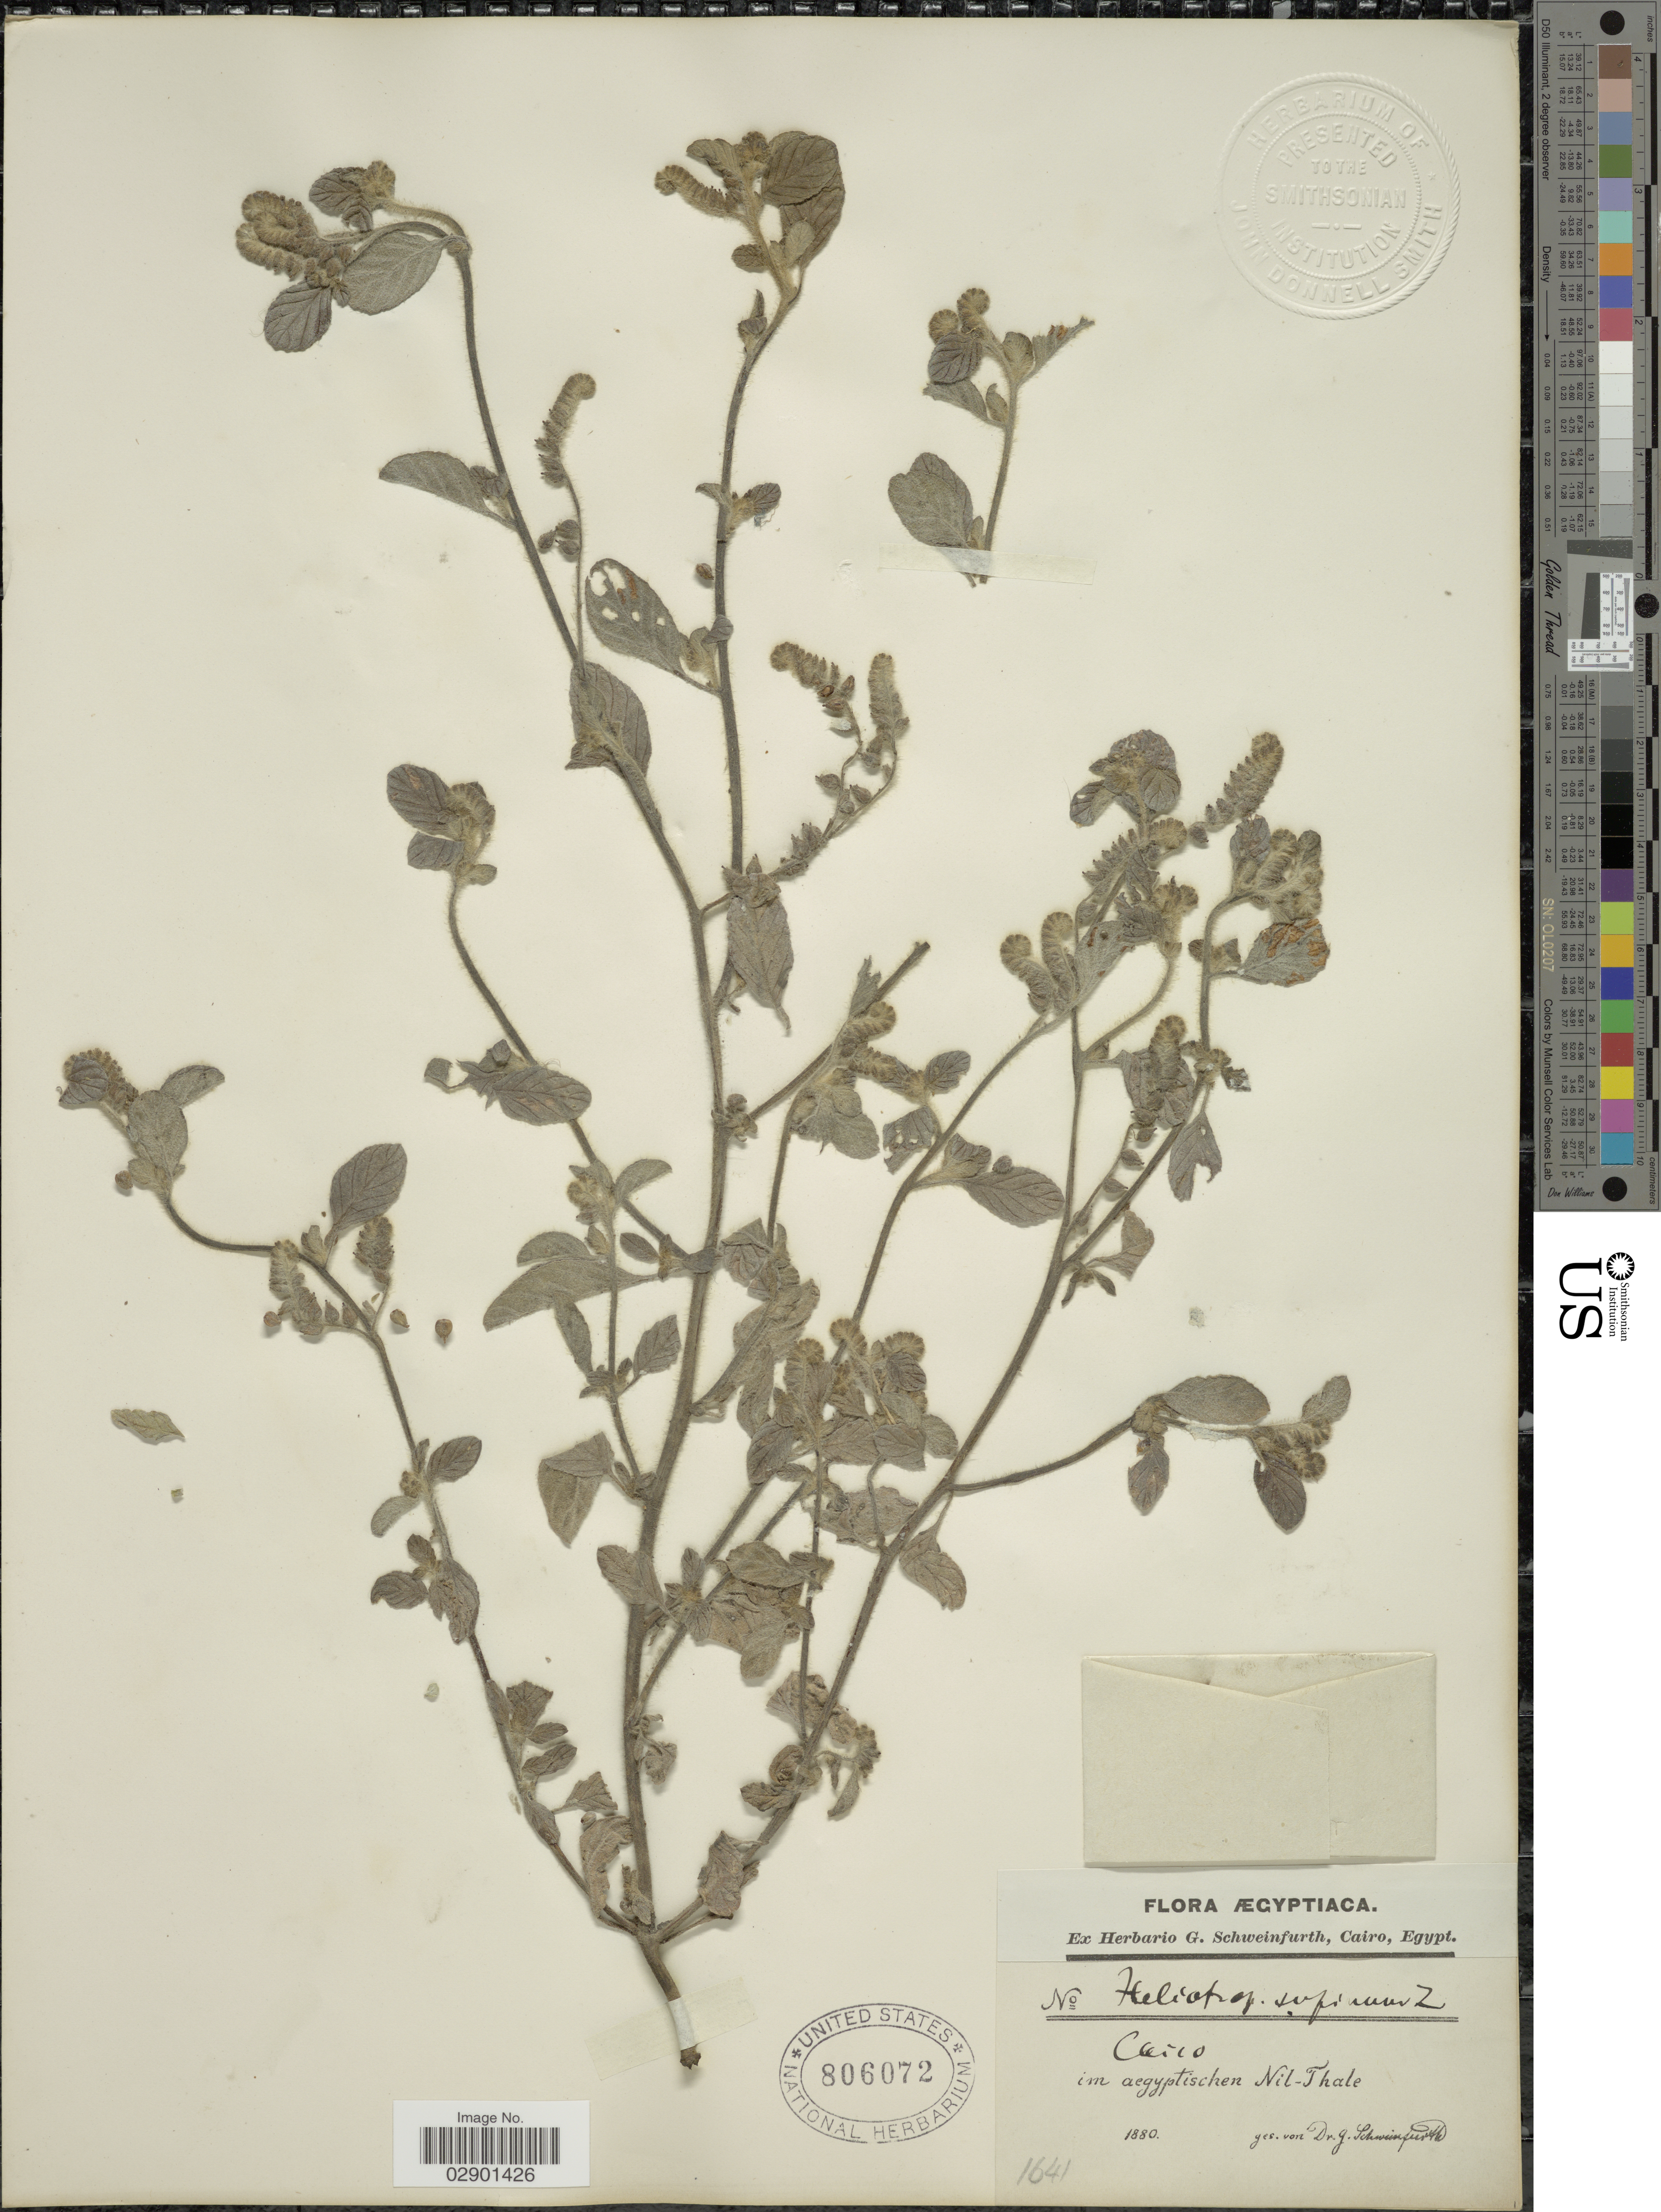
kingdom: Plantae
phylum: Tracheophyta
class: Magnoliopsida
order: Boraginales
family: Heliotropiaceae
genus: Heliotropium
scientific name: Heliotropium supinum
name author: L.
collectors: G. A. Schweinfurth (herbarium)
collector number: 1641?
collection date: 1880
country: Egypt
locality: Cairo, im aegyptischen Nil-Thale.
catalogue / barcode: US 806072